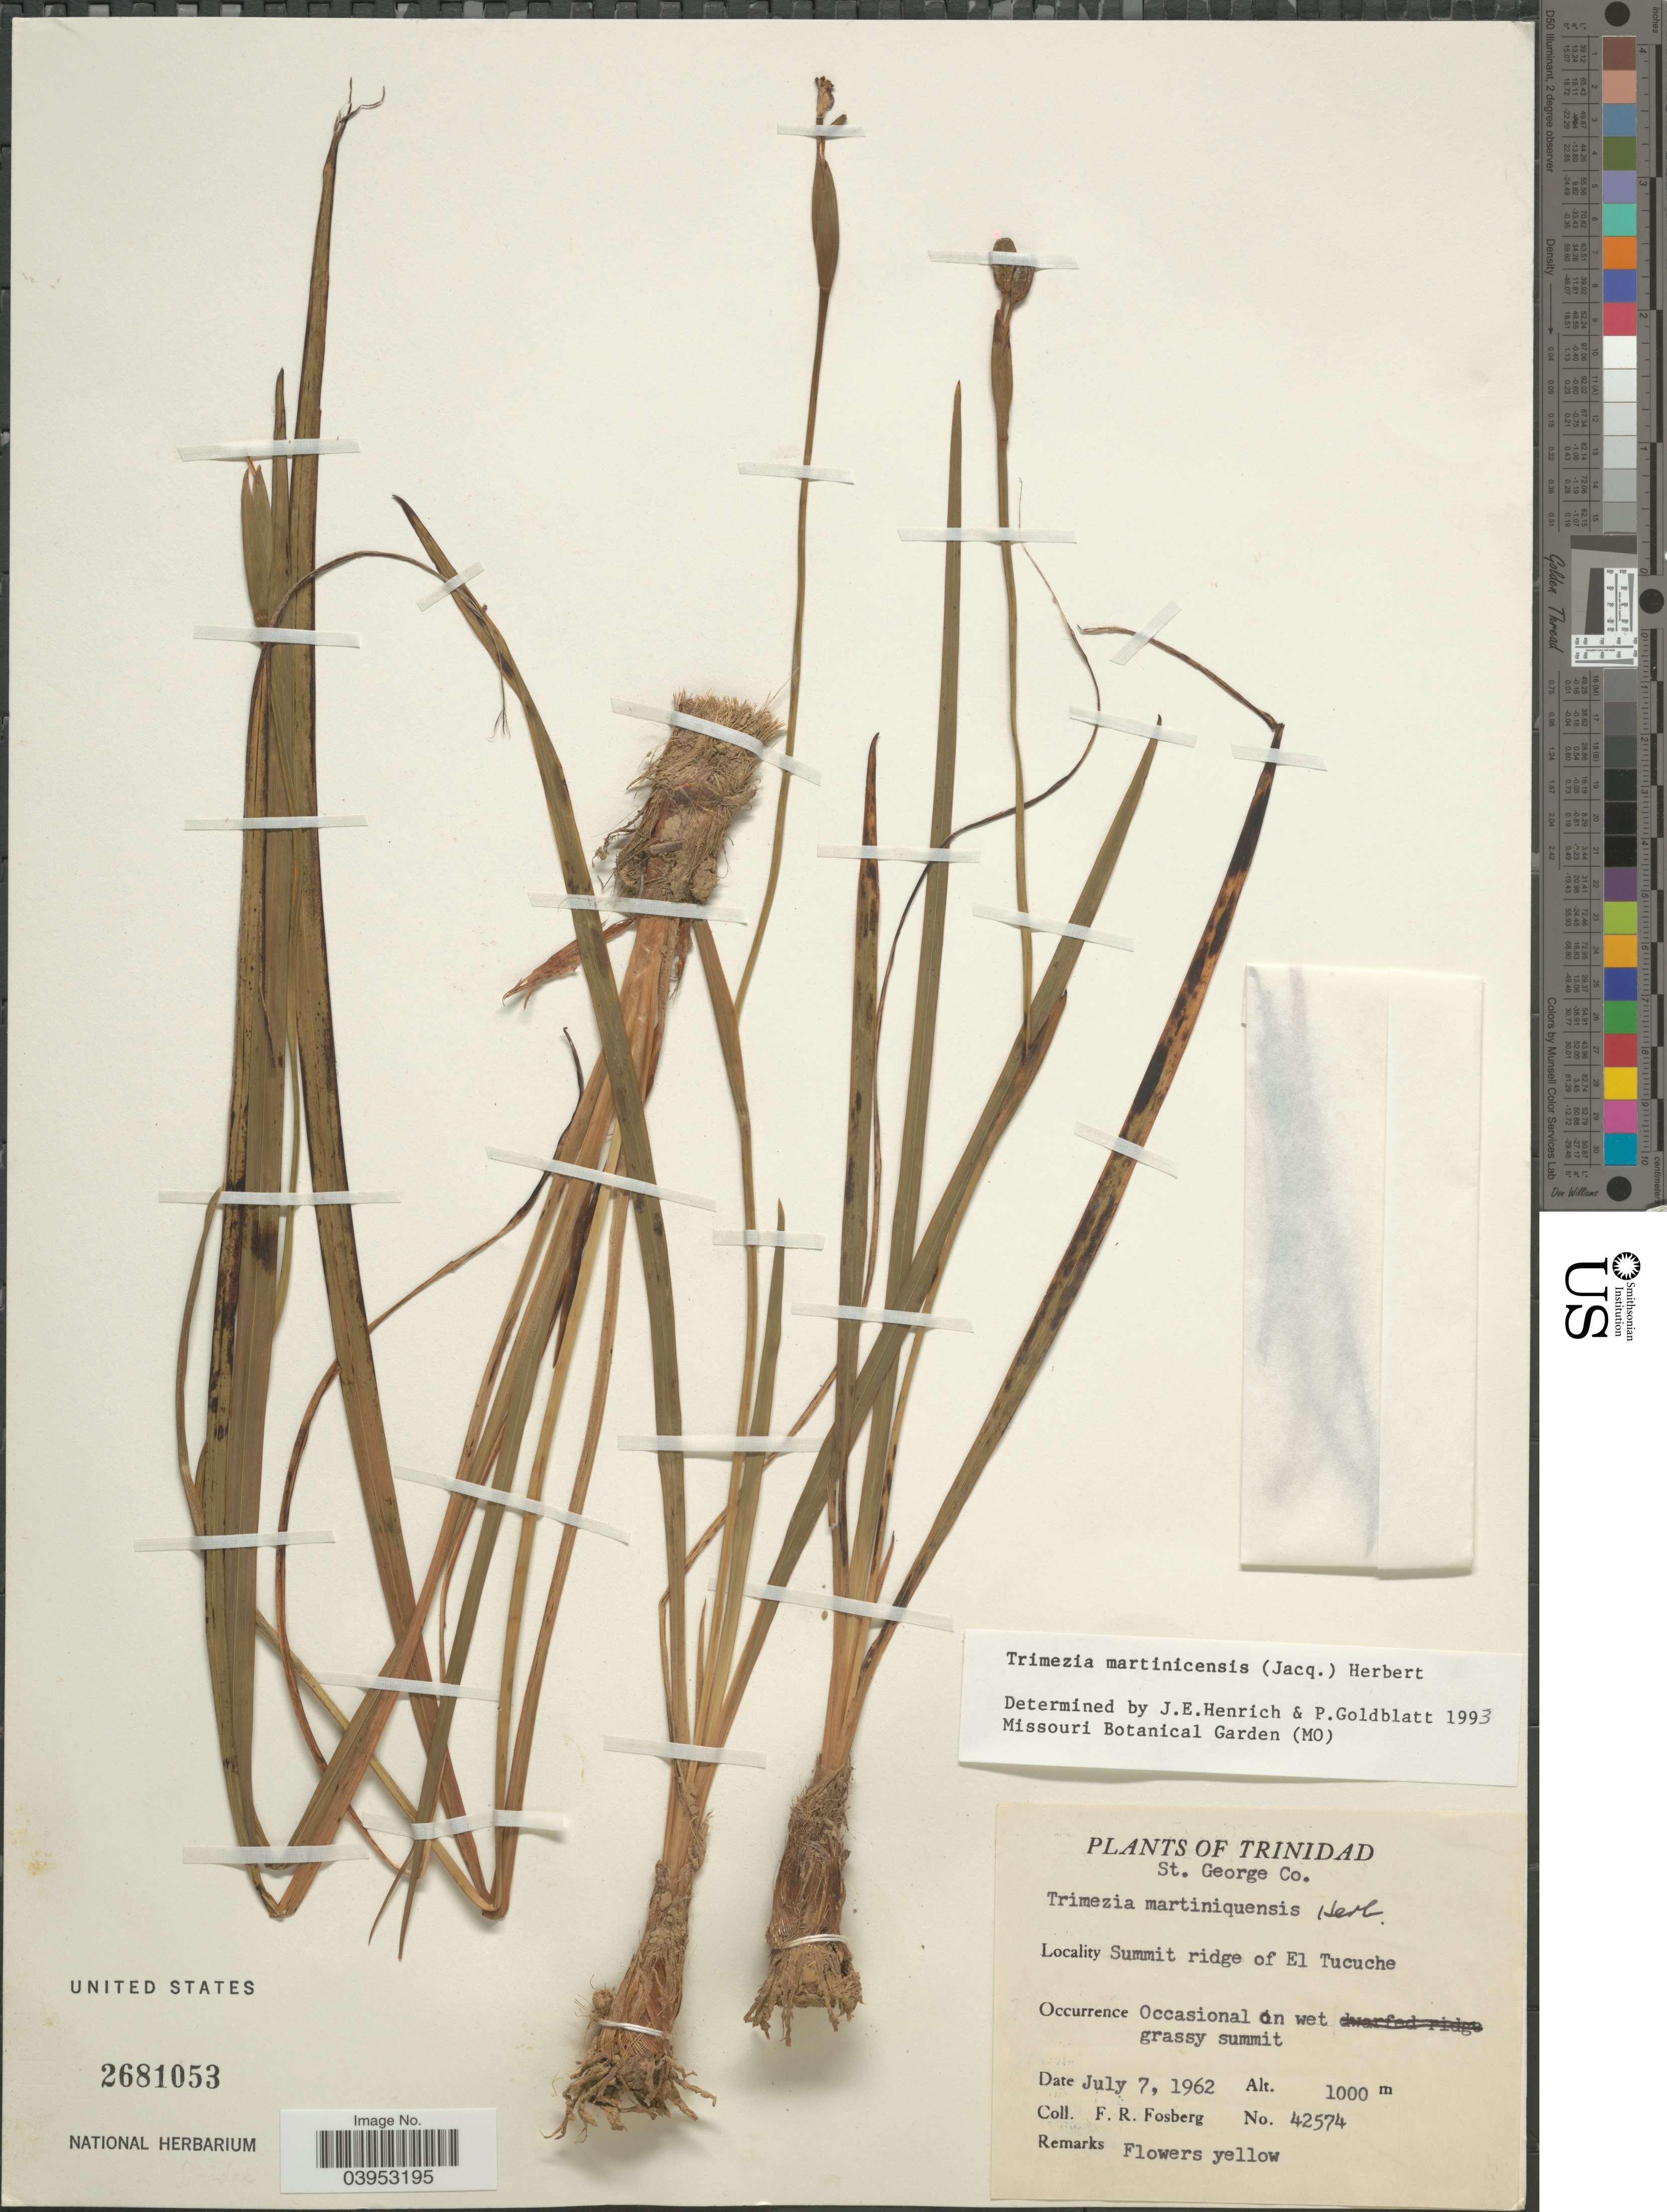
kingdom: Plantae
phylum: Tracheophyta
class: Liliopsida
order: Asparagales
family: Iridaceae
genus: Trimezia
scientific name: Trimezia martinicensis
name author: (Jacq.) Herb.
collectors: F. R. Fosberg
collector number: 42574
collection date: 1962-07-07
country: Trinidad and Tobago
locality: Trinidad. St. George Co. Summit ridge of El Tucuche.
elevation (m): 1000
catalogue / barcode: US 2681053